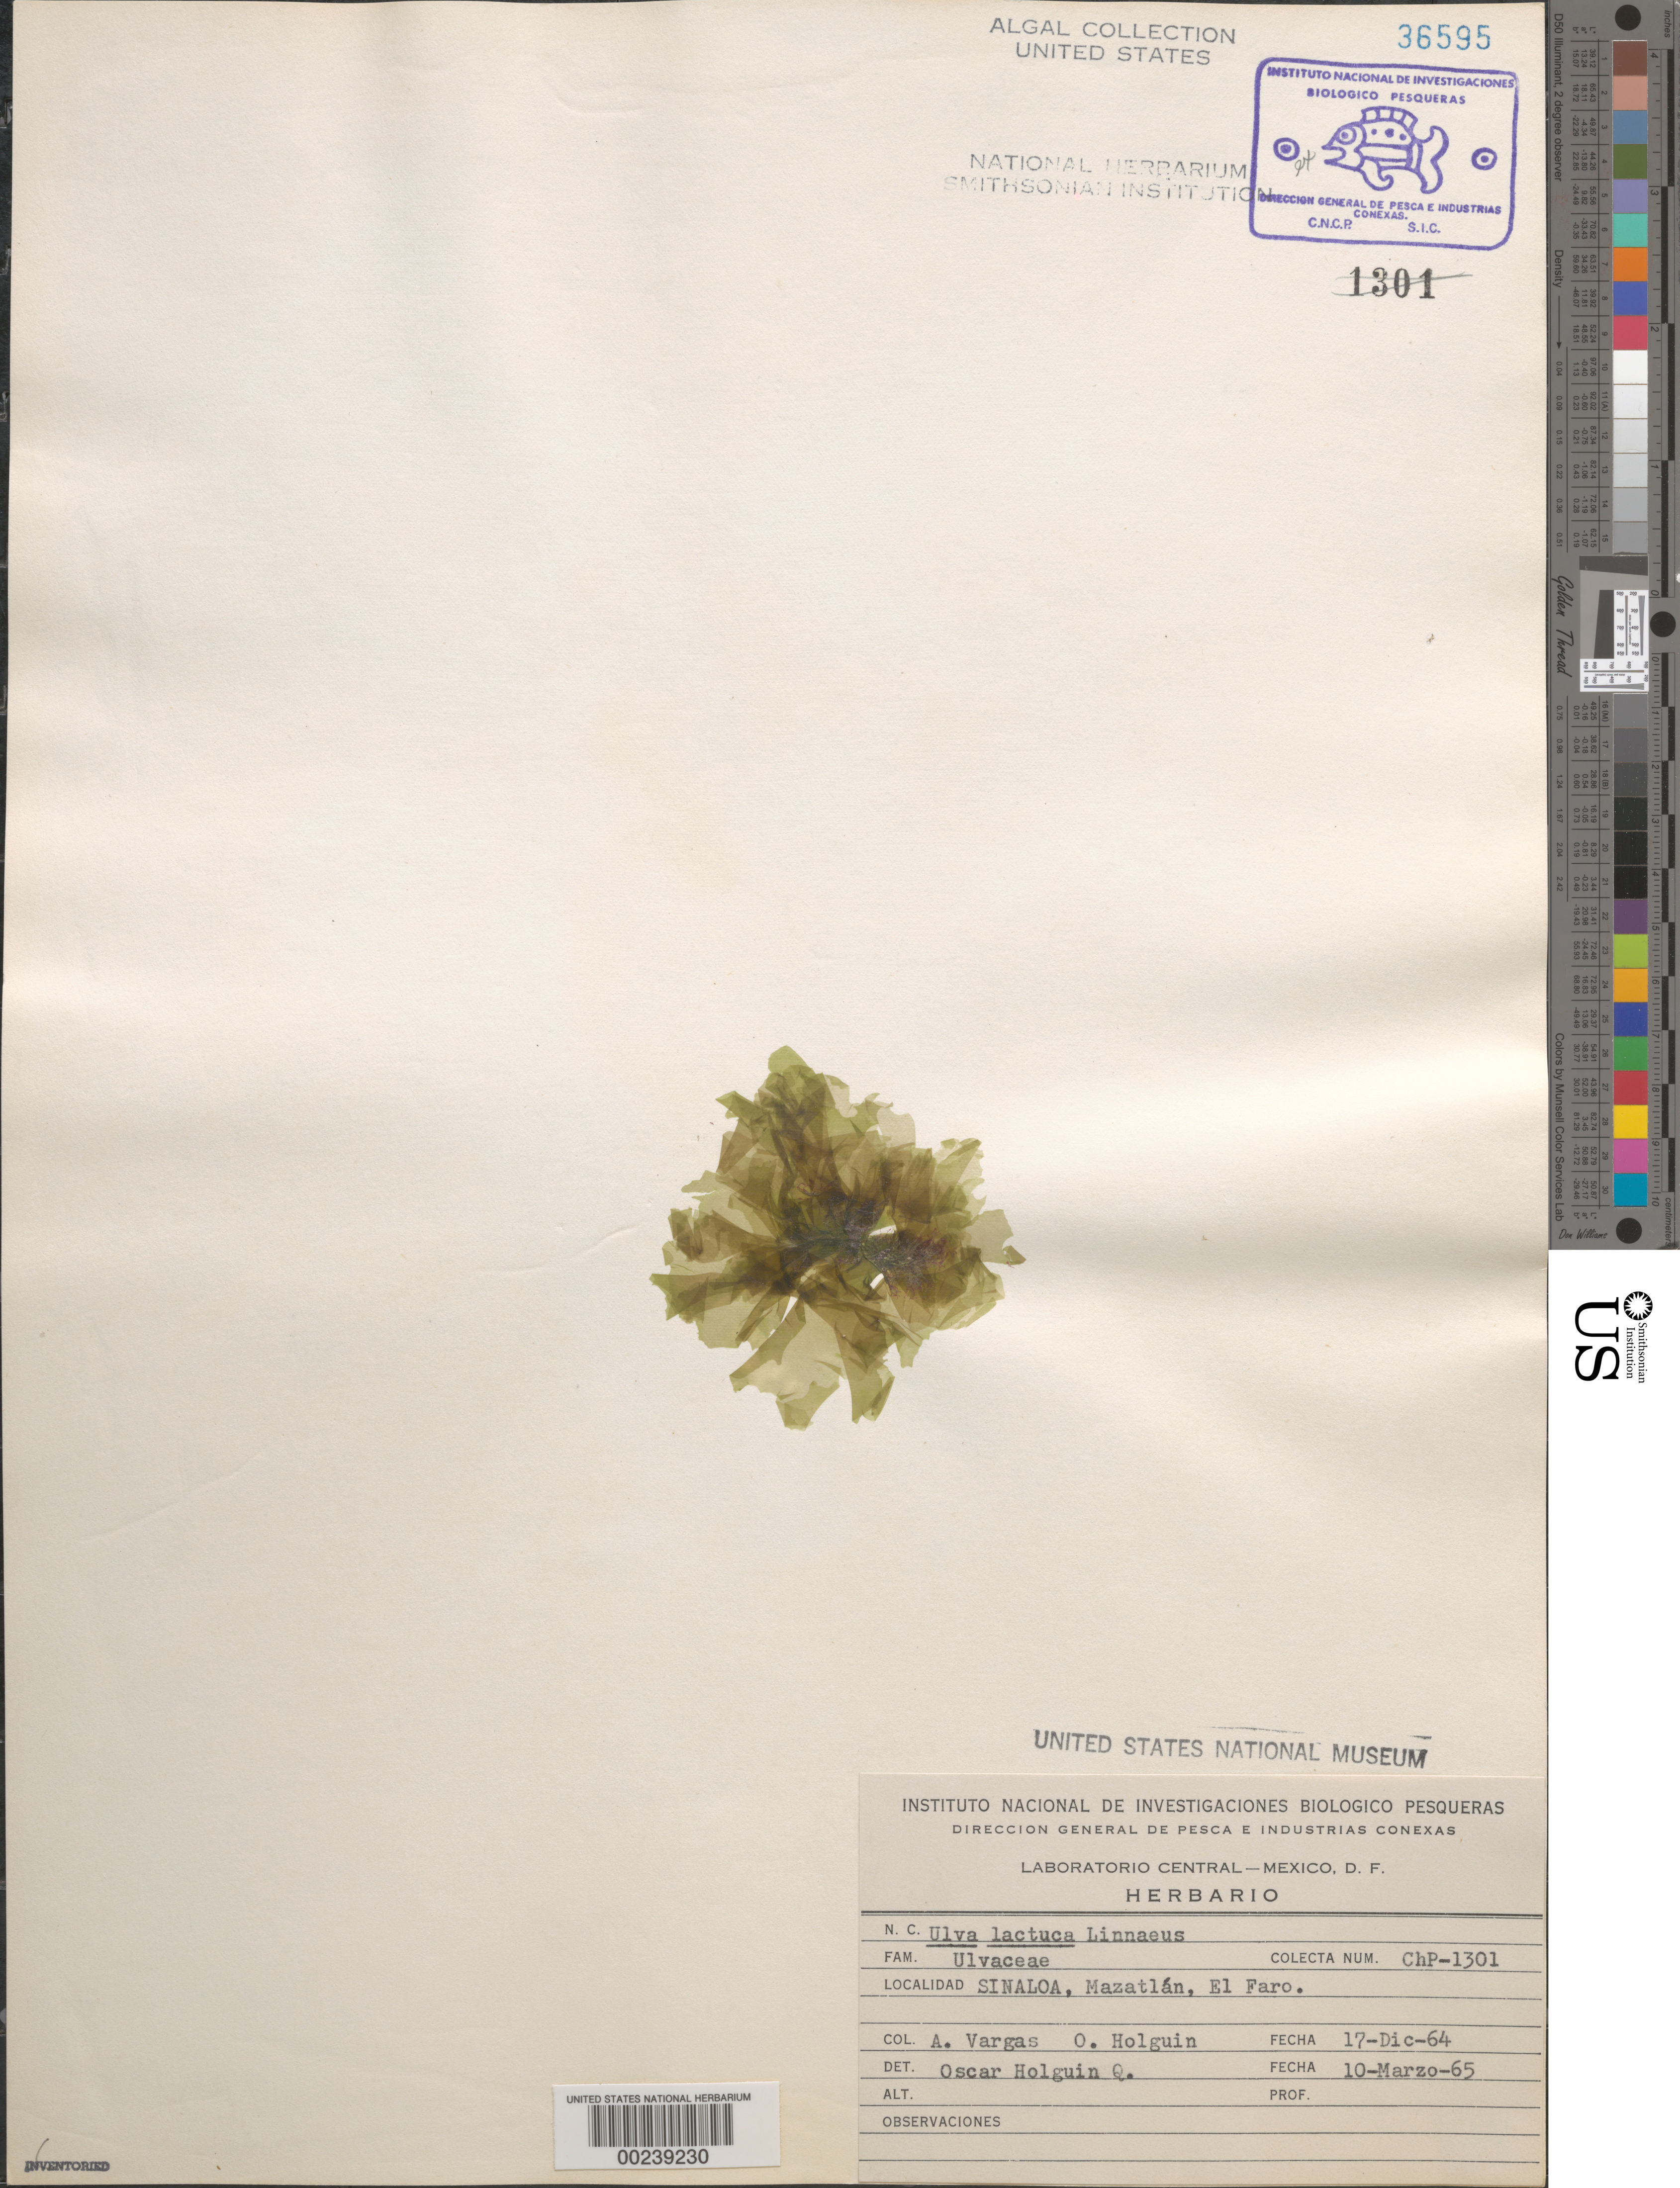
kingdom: Plantae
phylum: Chlorophyta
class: Ulvophyceae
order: Ulvales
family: Ulvaceae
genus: Ulva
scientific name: Ulva lactuca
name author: L.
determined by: Holguin Q., O.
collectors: A. Vargas N. & O. Holguin Q.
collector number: Chp-1301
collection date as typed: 17 Dec 1964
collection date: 1964-12-17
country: Mexico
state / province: Sinaloa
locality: Mazatlan, El Faro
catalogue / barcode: US 36595